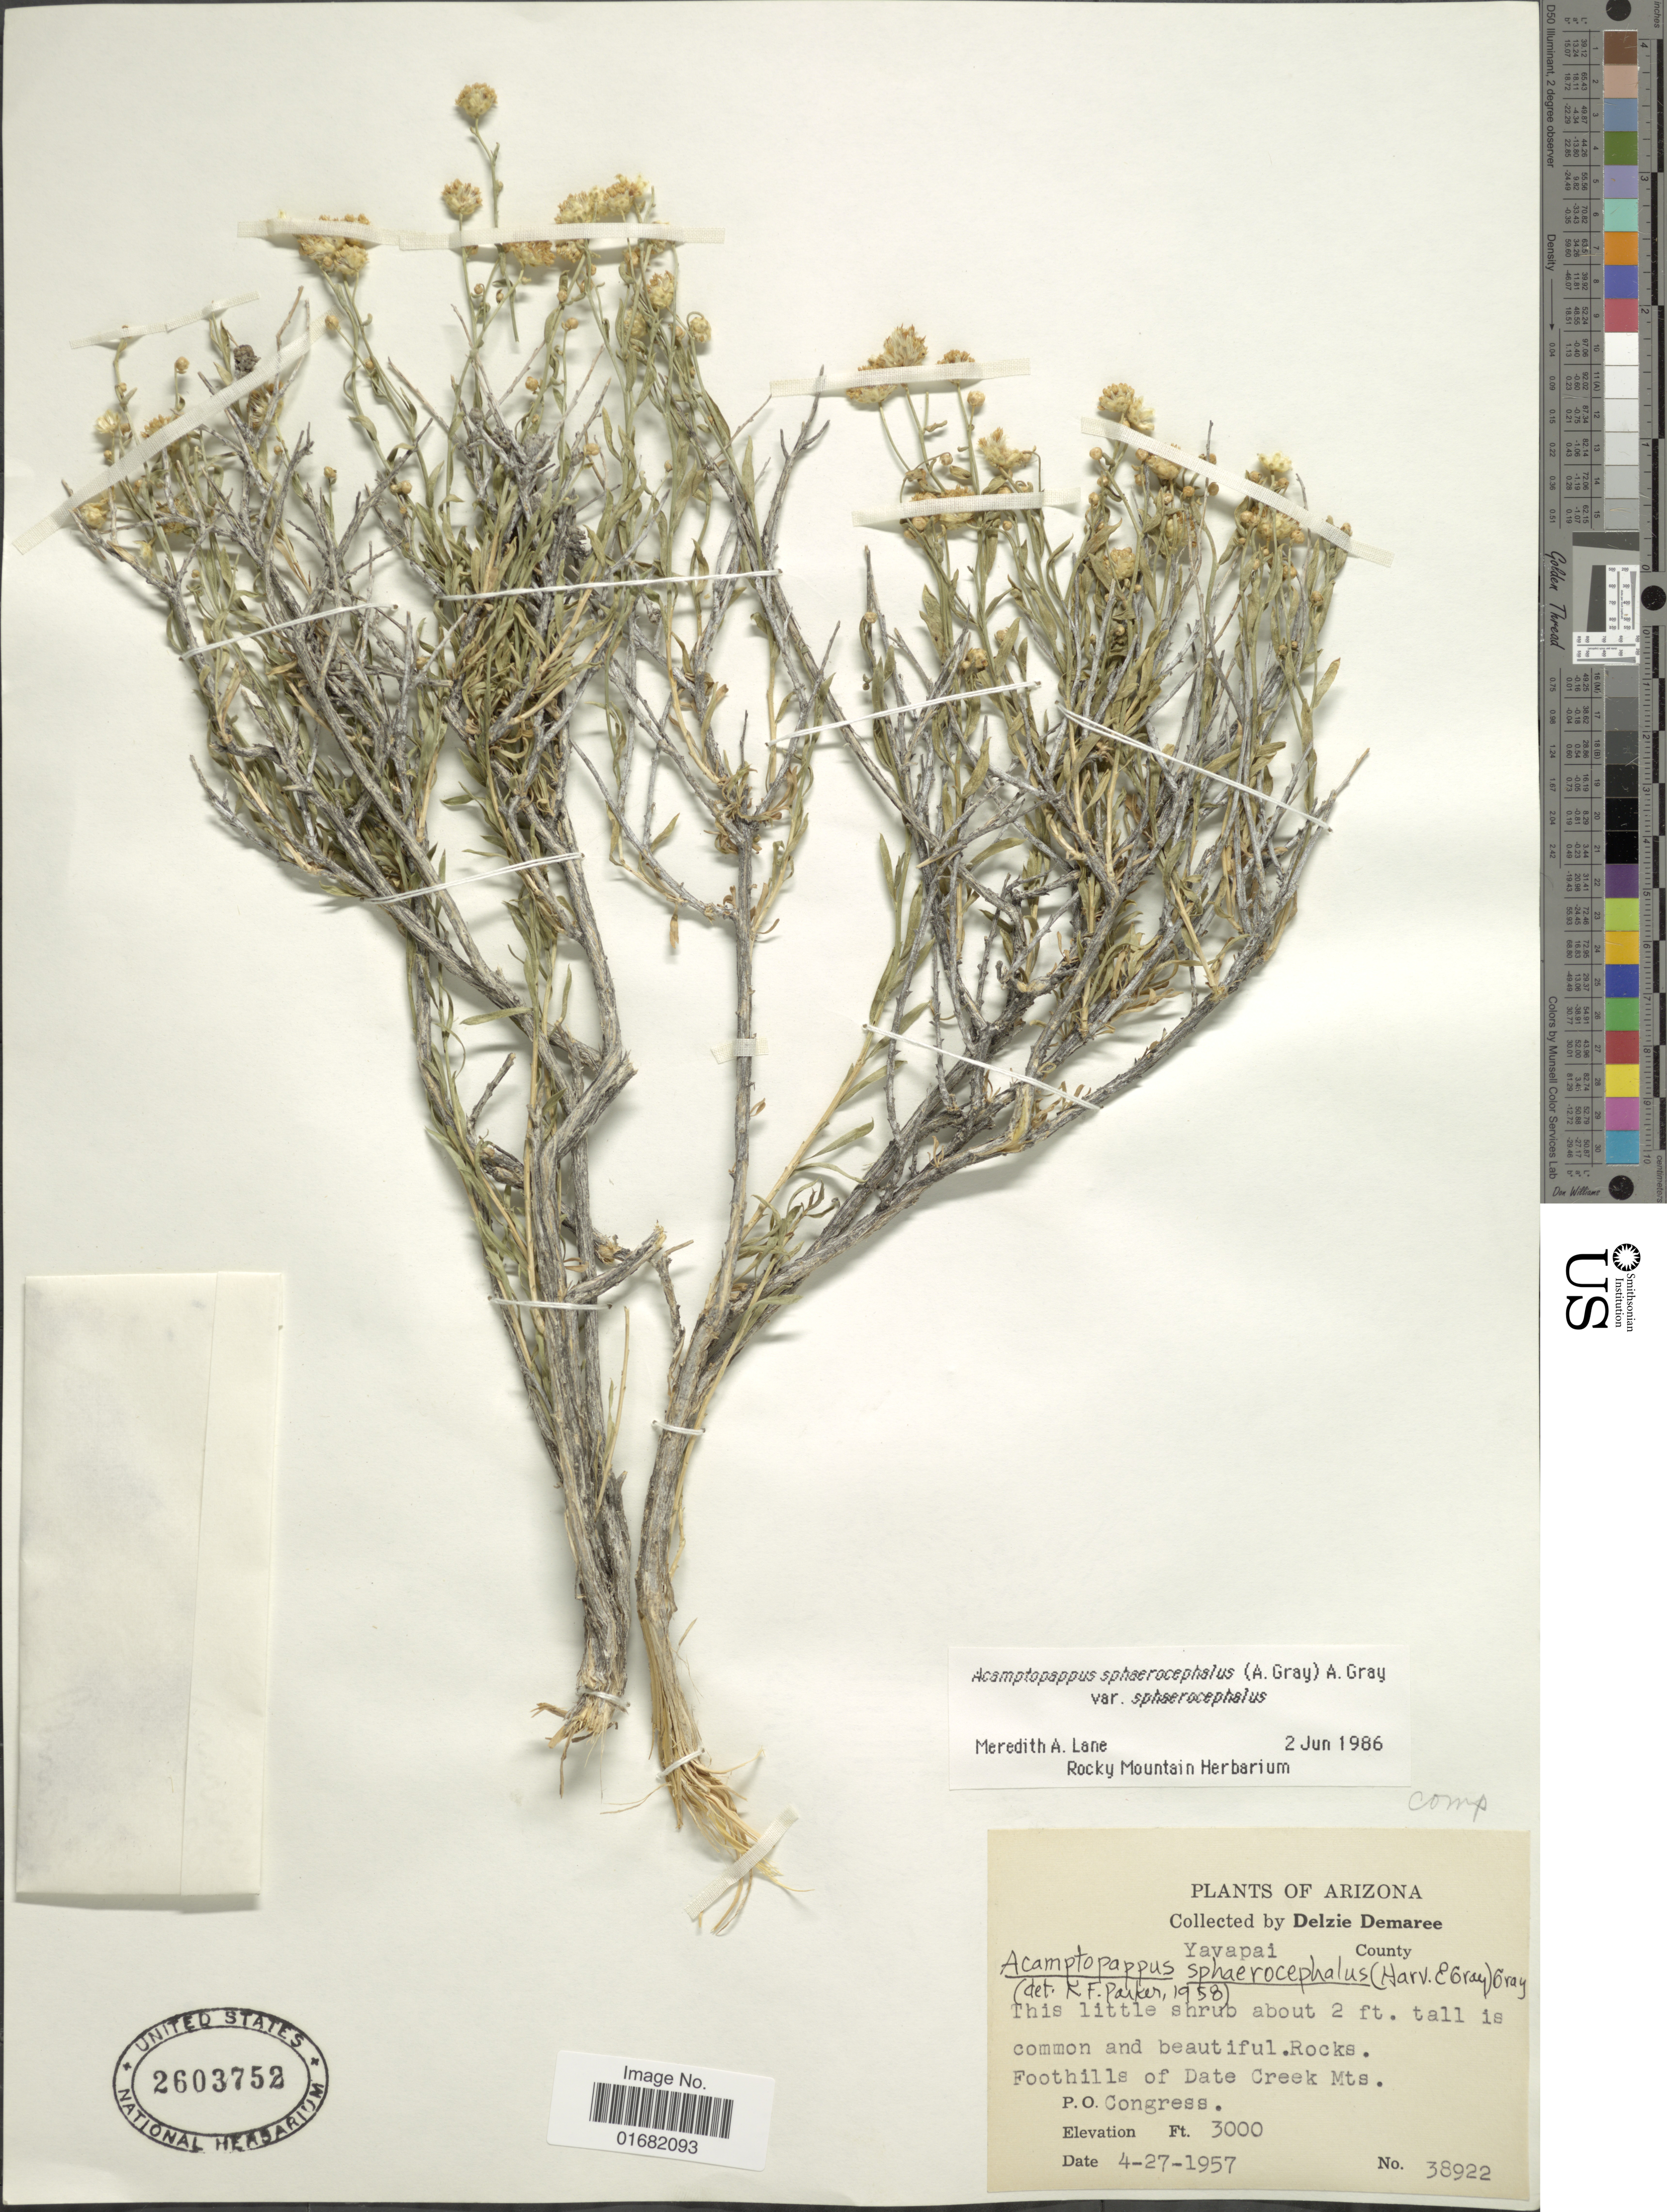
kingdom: Plantae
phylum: Tracheophyta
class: Magnoliopsida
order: Asterales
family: Asteraceae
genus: Acamptopappus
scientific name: Acamptopappus sphaerocephalus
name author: A. Gray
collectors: D. Demaree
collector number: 38922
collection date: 1957-04-27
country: United States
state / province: Arizona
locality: Yavapai County. Foothills of Date Creek Mts. P.O. Congress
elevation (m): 914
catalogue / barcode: US 2603752